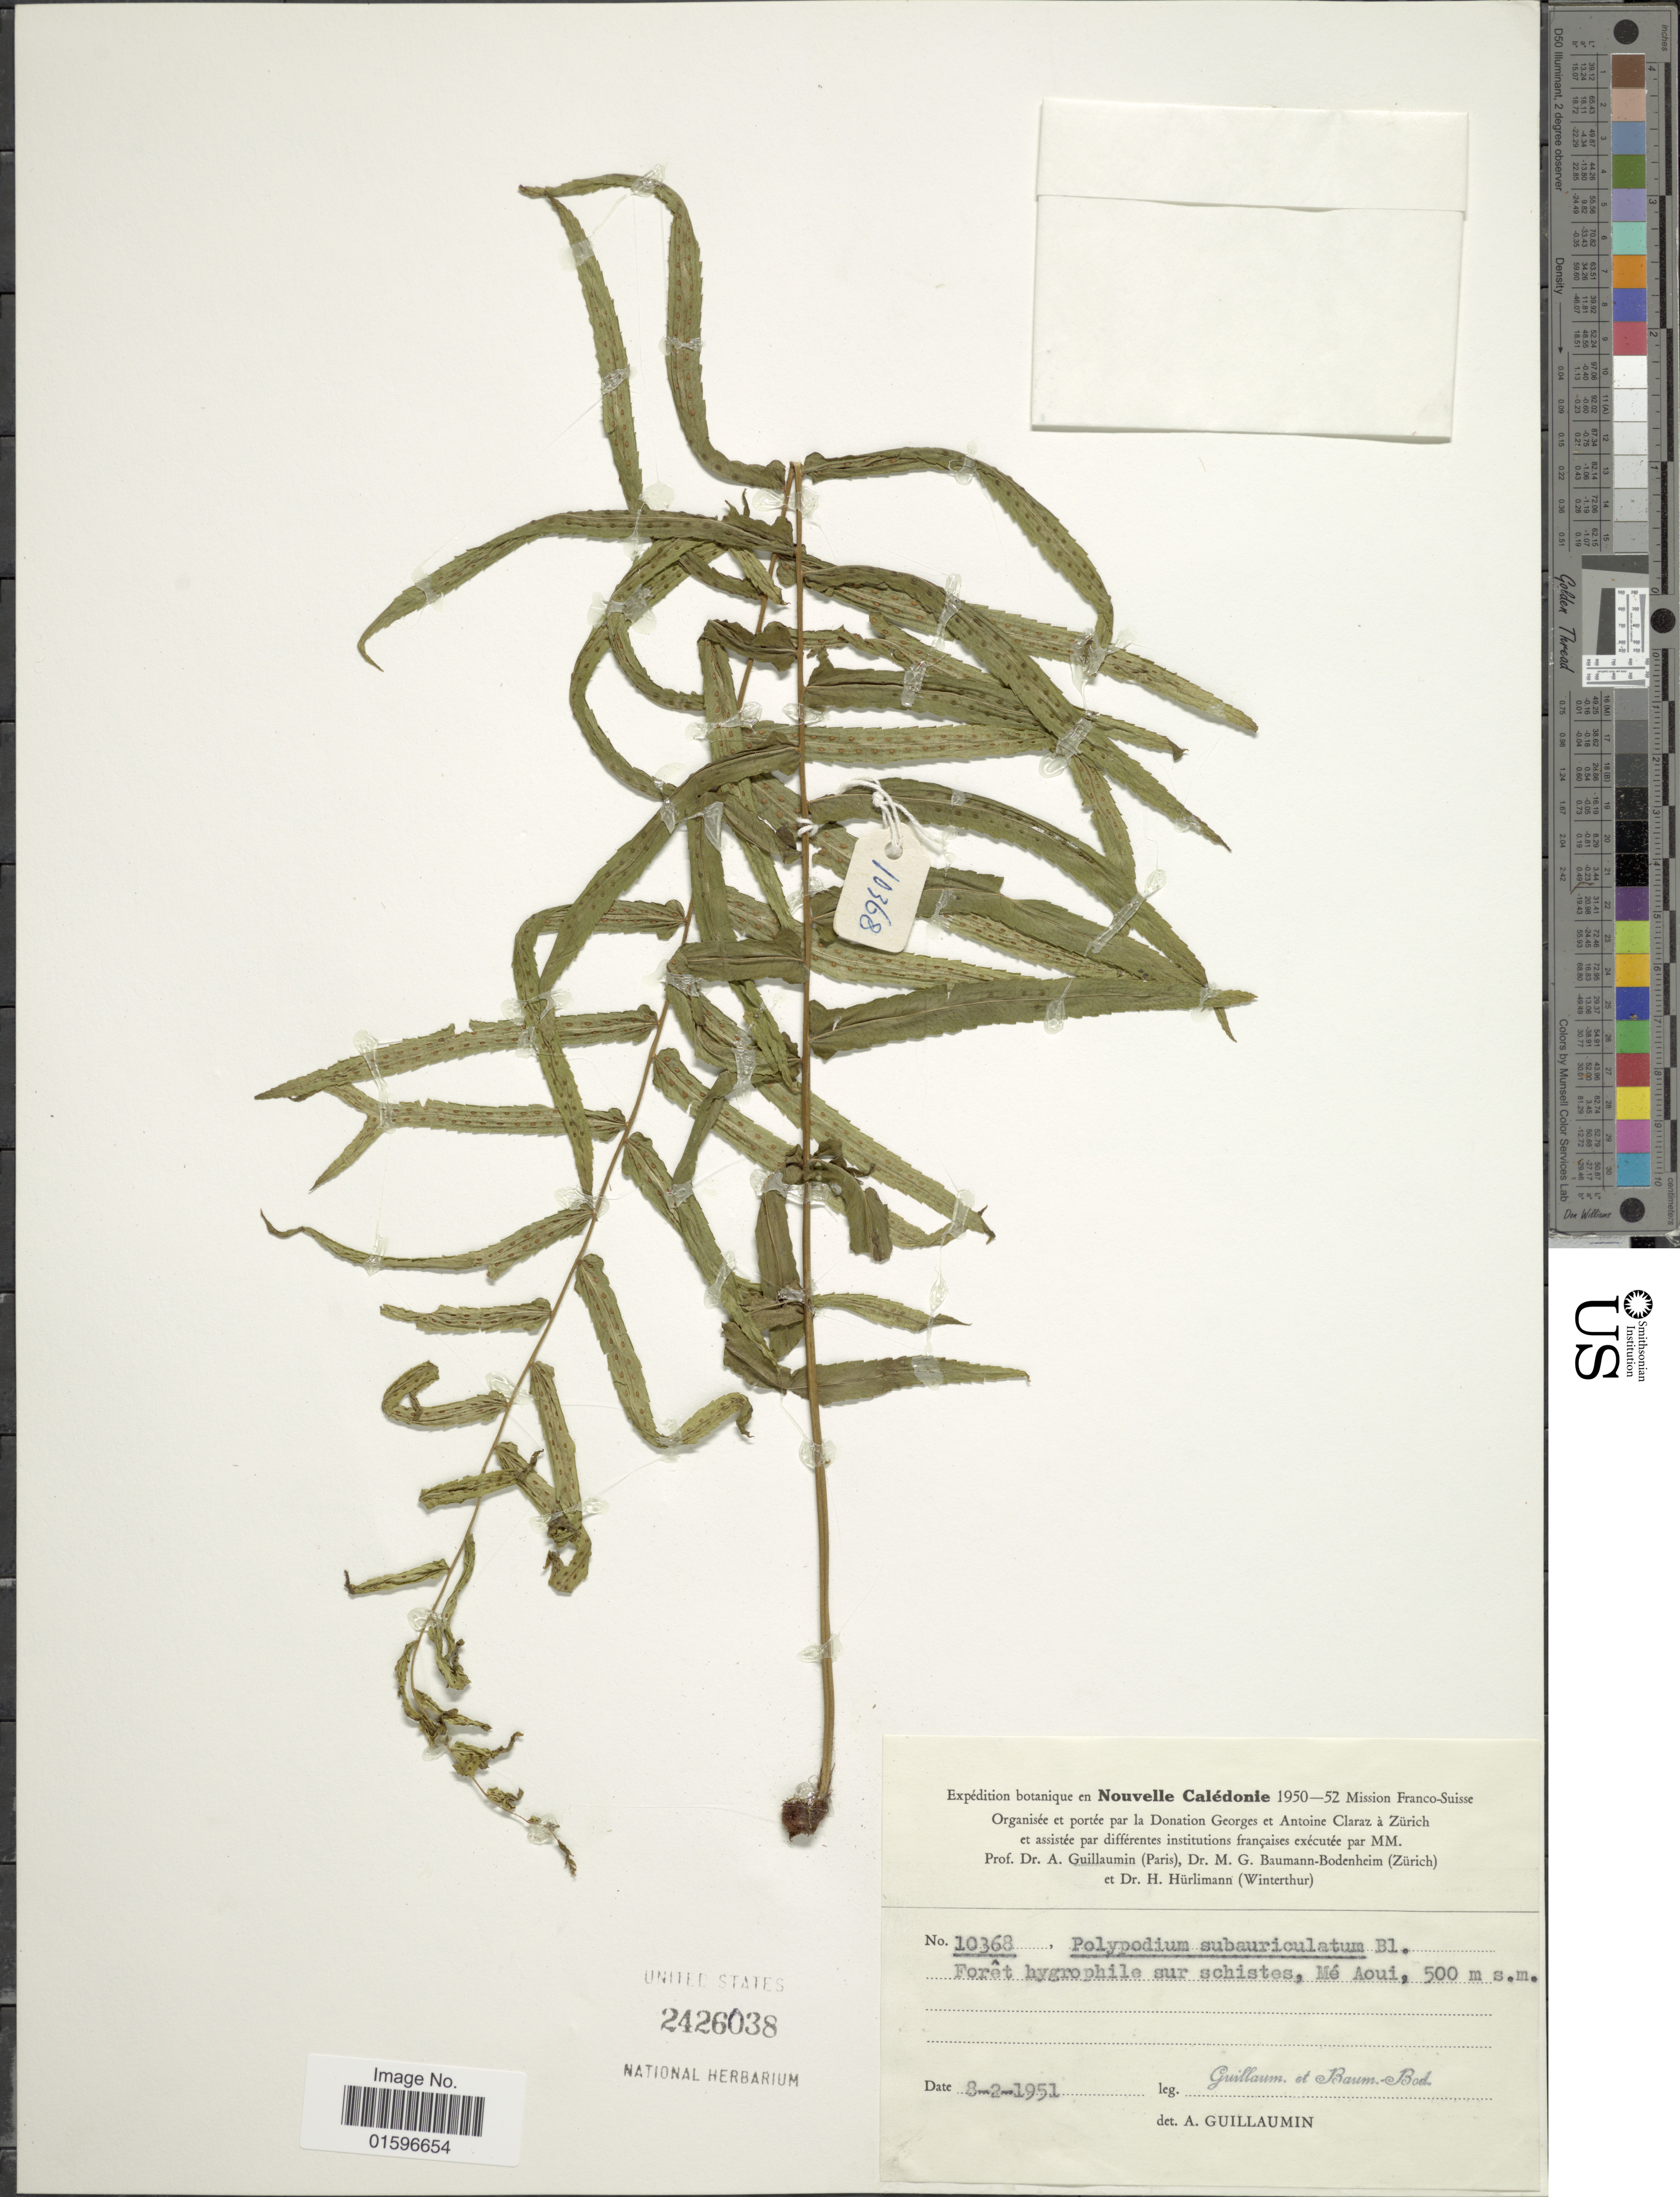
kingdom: Plantae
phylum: Tracheophyta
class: Polypodiopsida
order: Polypodiales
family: Polypodiaceae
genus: Polypodium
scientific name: Polypodium subauriculatum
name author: Blume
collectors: A. Guillaumin & M. G. Baumann-Bodenheim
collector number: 10368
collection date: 1951-02-08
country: New Caledonia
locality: Nouvelle Caledonie. Foret hygrphile sur schistes, Me Aoui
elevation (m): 500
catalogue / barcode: US 2426038